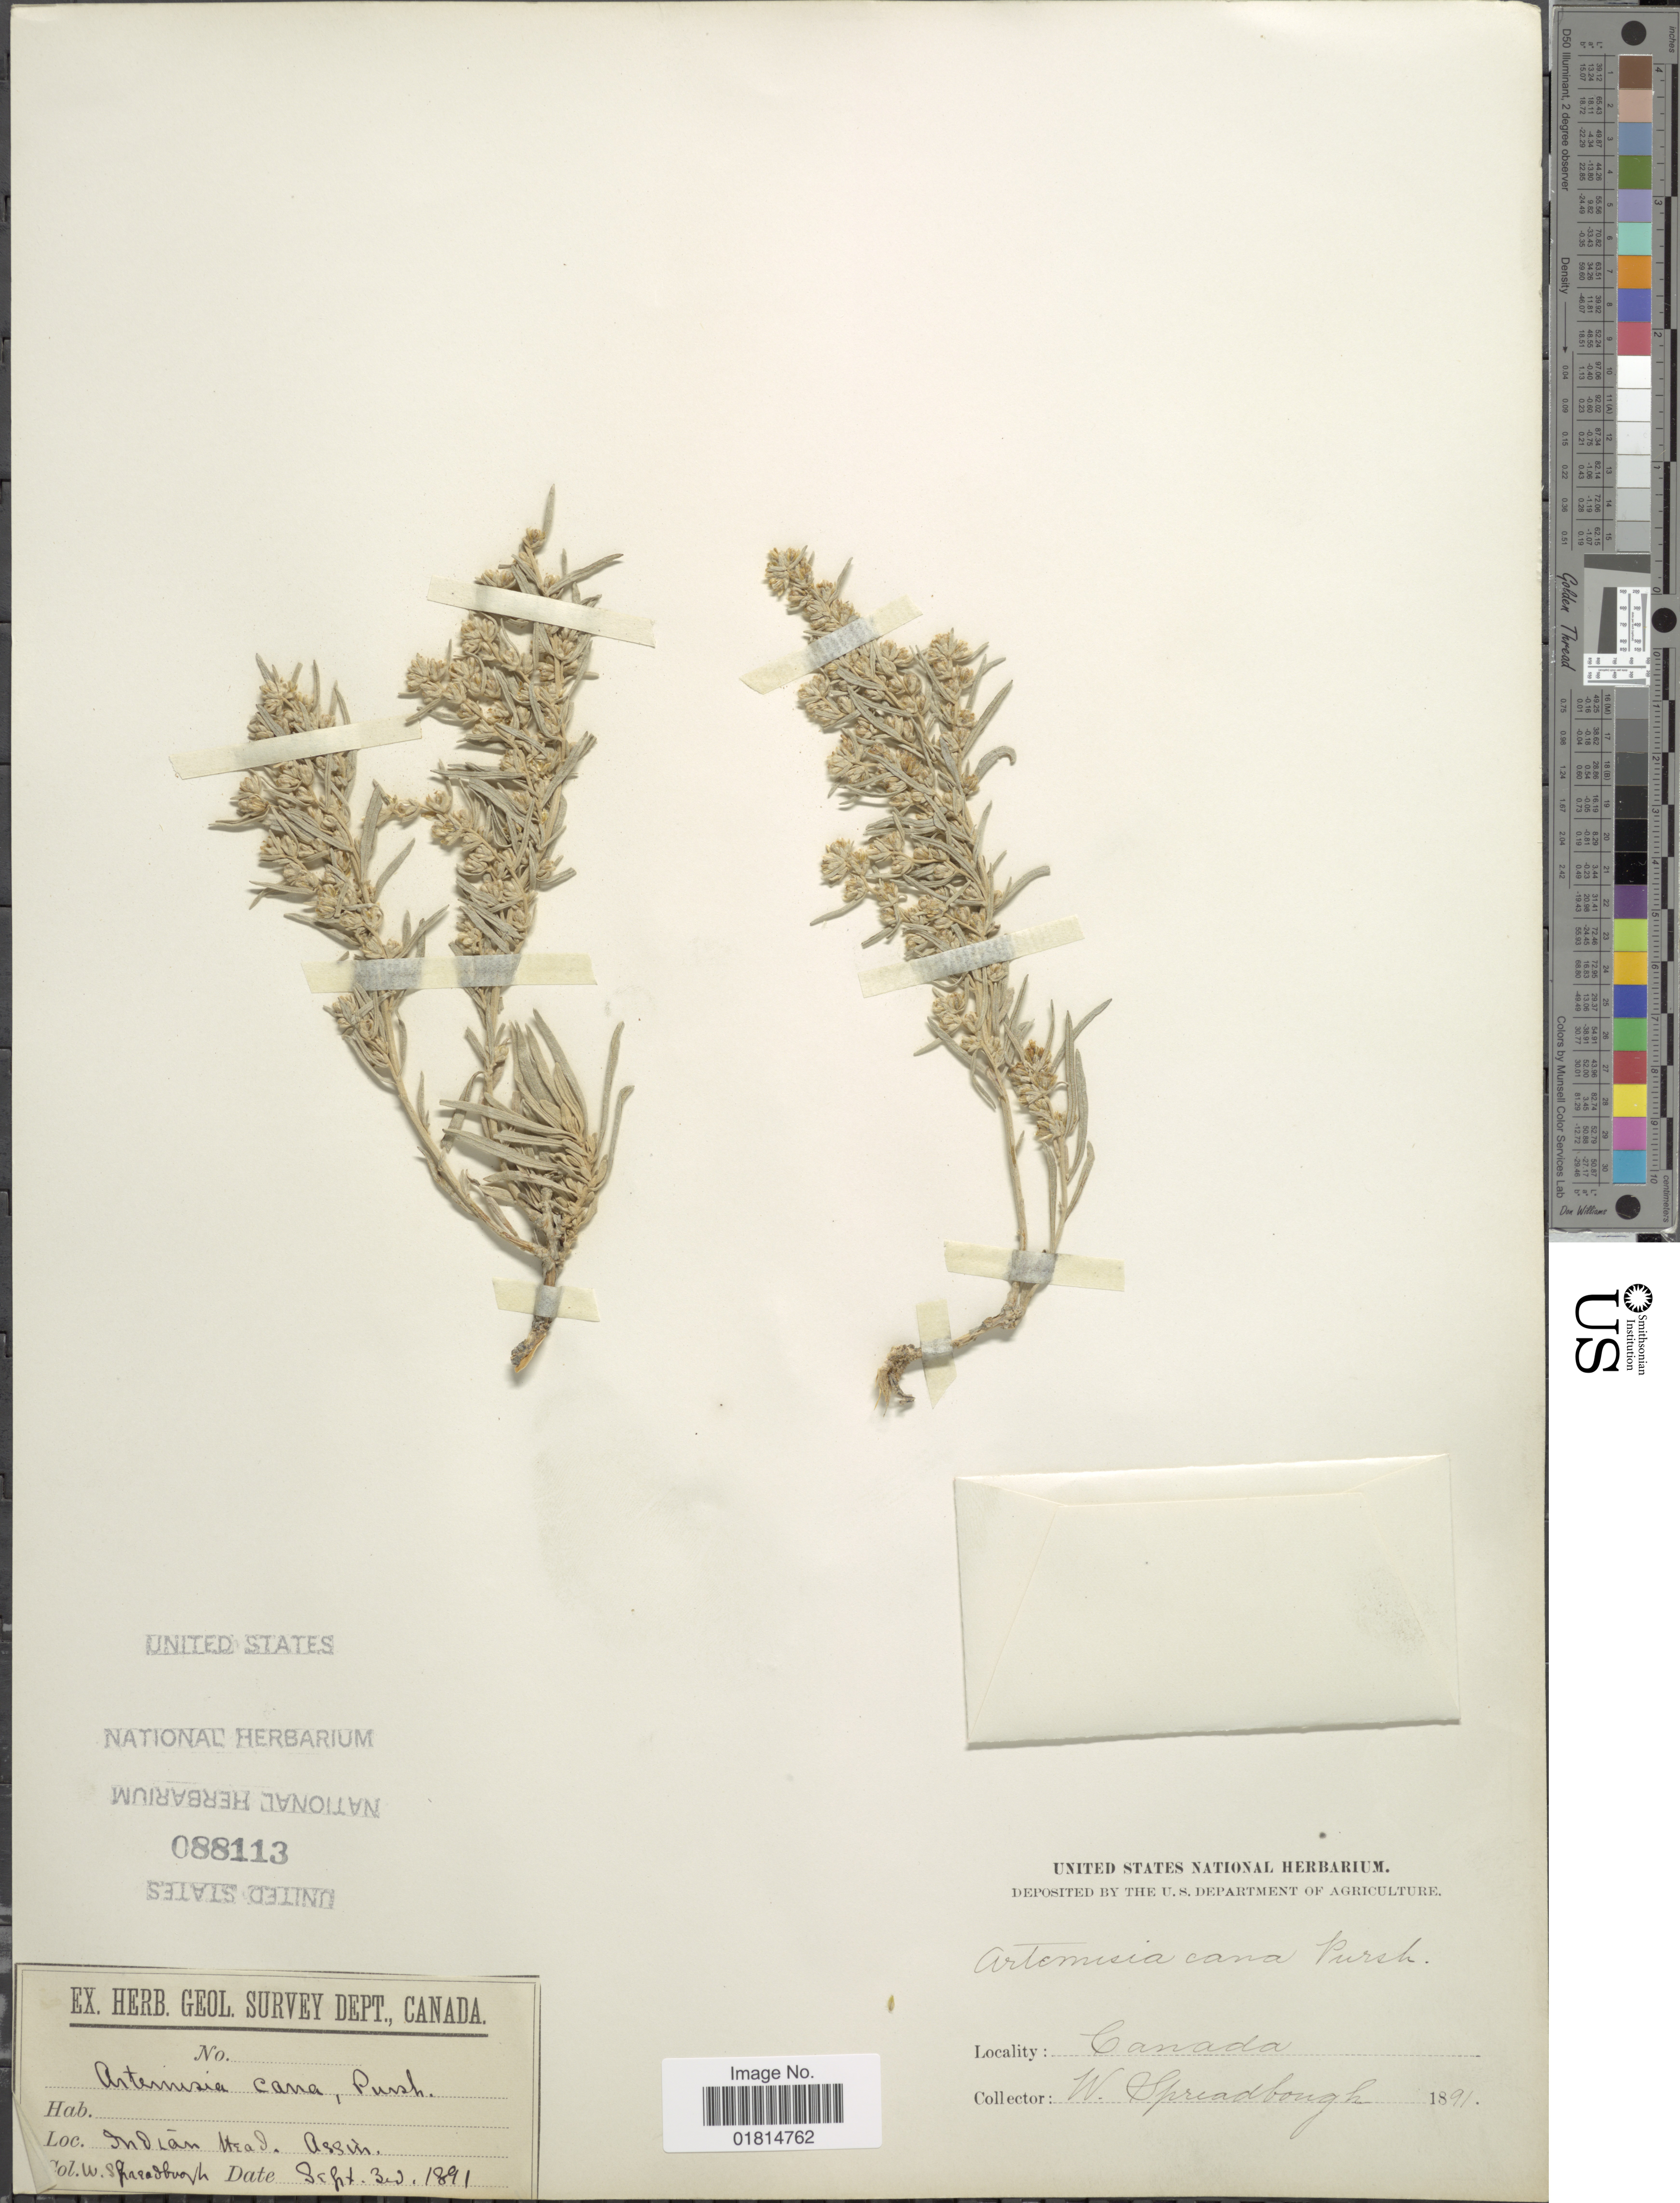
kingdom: Plantae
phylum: Tracheophyta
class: Magnoliopsida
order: Asterales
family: Asteraceae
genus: Artemisia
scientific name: Artemisia cana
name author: Pursh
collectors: W. Spreadborough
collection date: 1891-09-03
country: Canada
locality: Indian Head. Assin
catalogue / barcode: US 88113